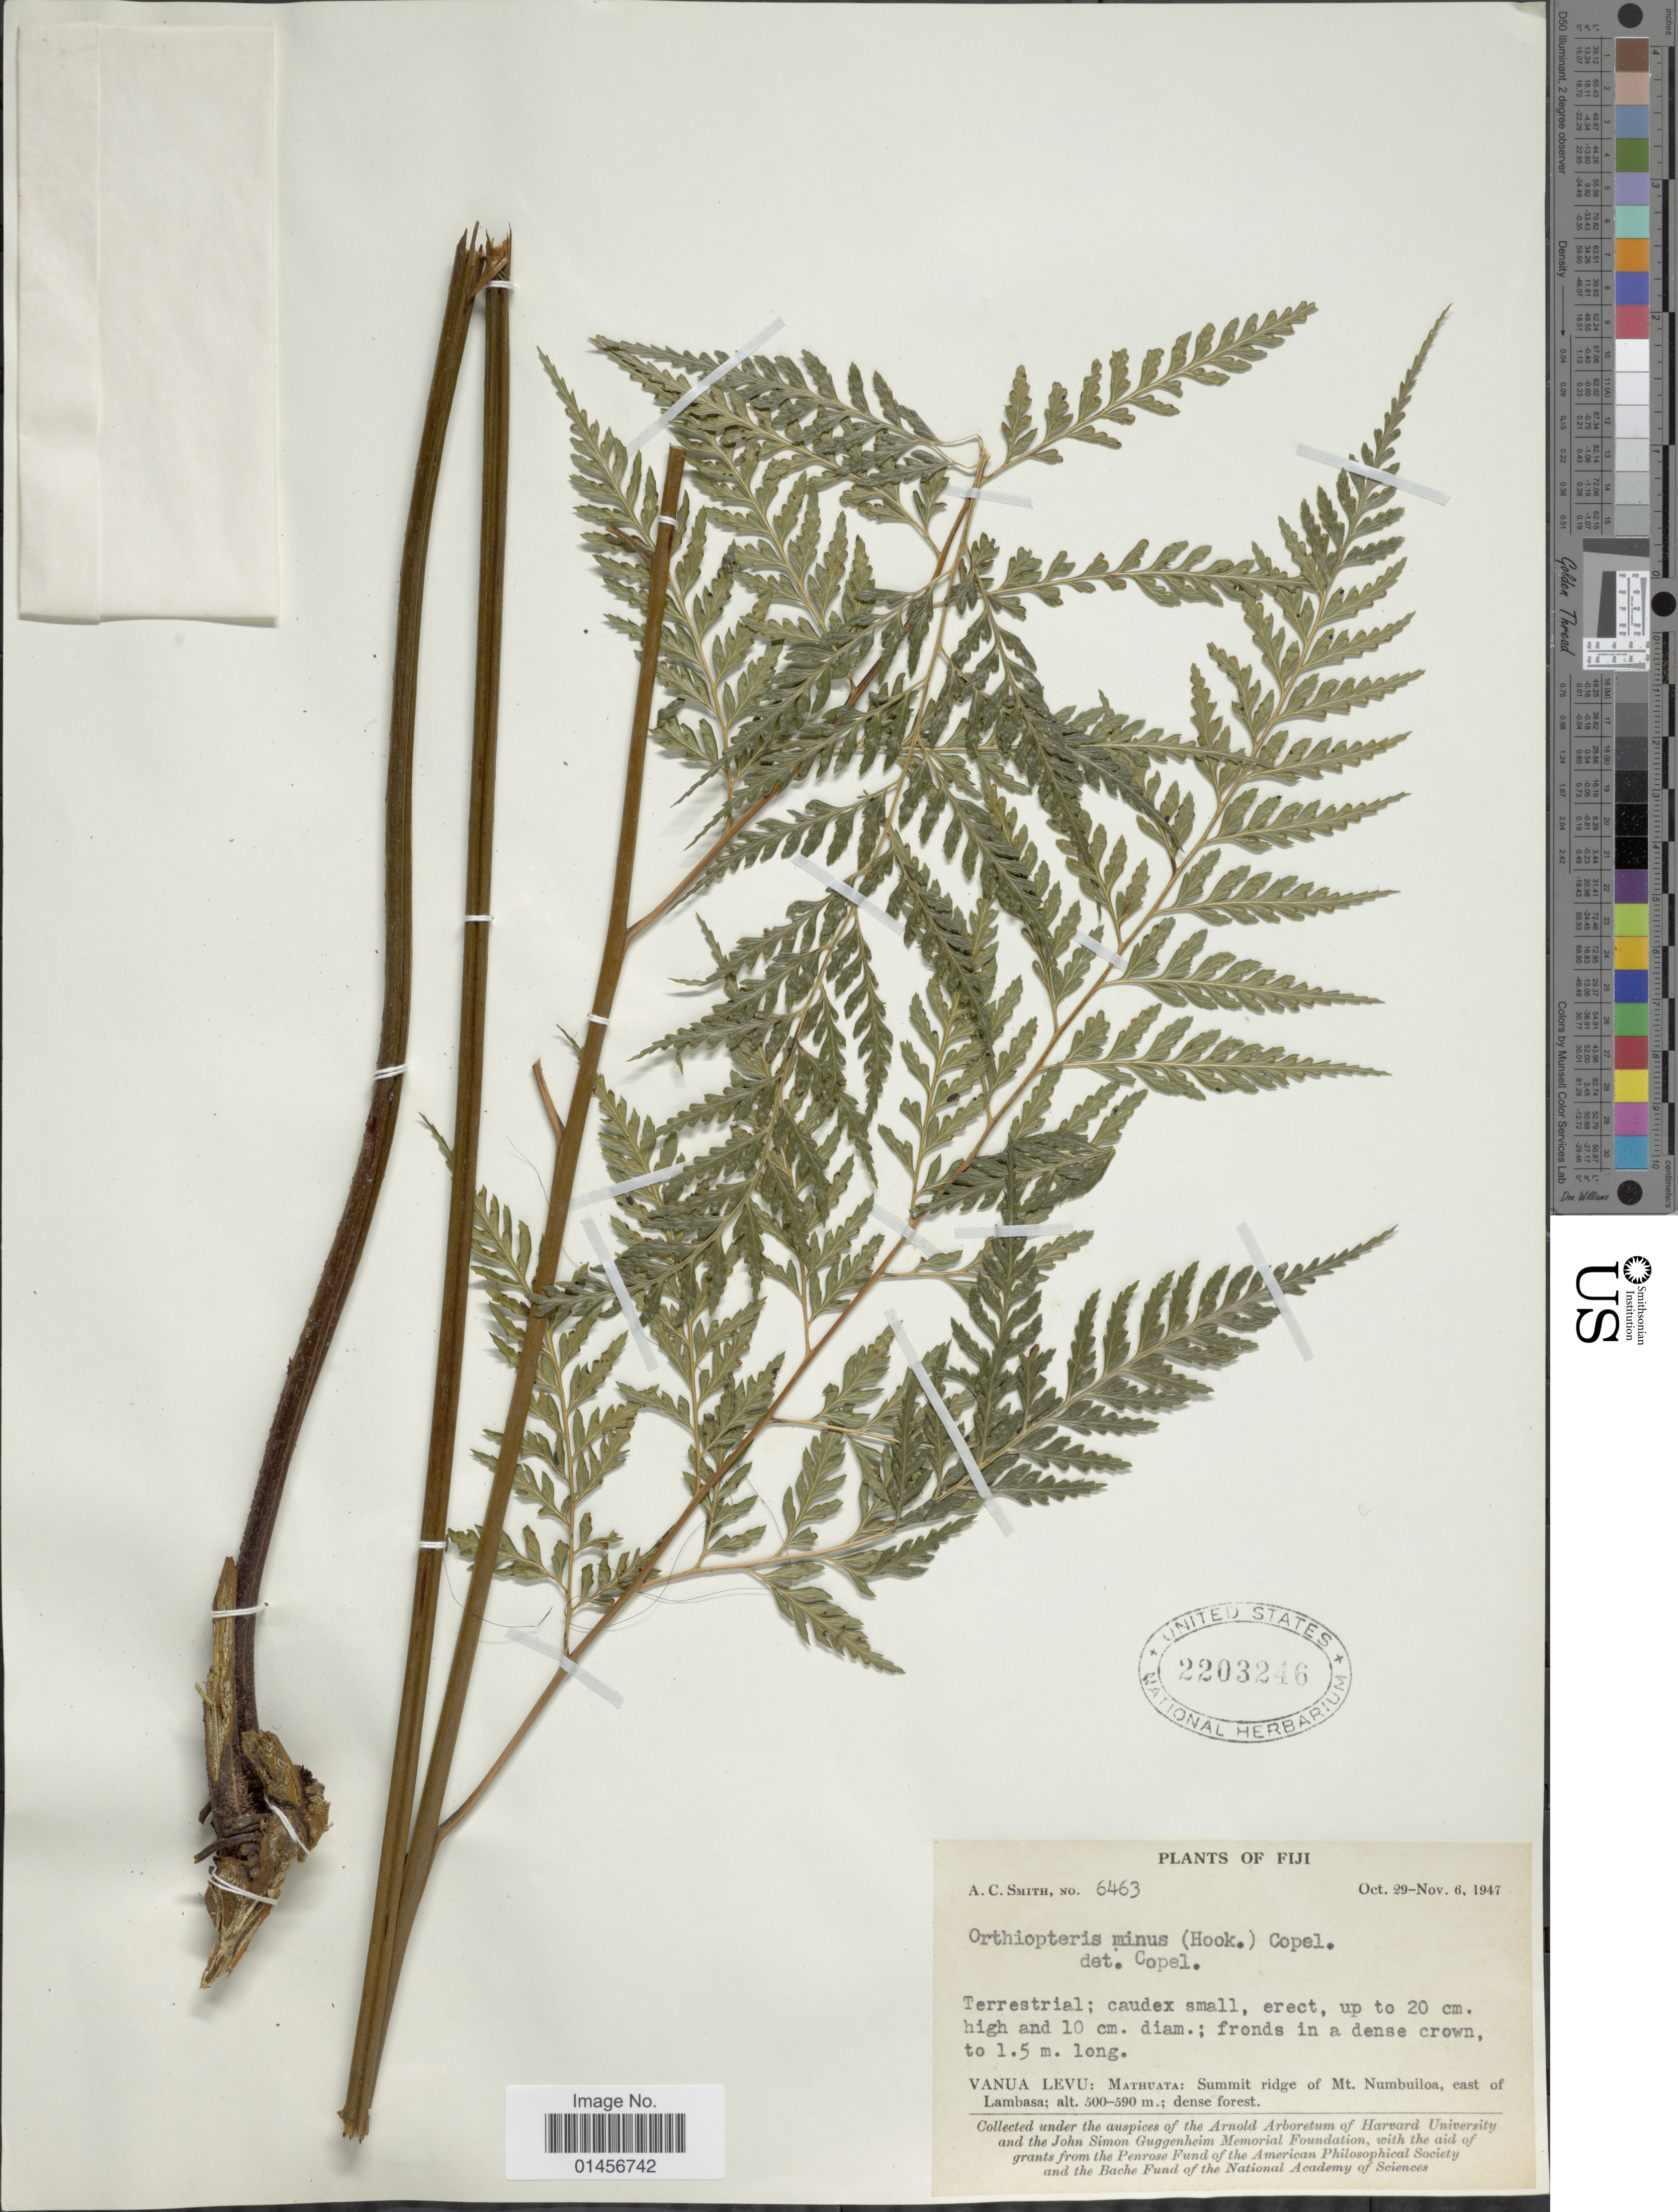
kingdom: Plantae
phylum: Tracheophyta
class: Polypodiopsida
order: Polypodiales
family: Saccolomataceae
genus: Saccoloma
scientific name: Saccoloma tenue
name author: (Brack.) Mett.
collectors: A. C. Smith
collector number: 6463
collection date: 1947-10-29/1947-11-06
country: Fiji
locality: Vanua Levu: Mathuata: Summit ridge of Mt. Numbuiloa, east of Lambasa.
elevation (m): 500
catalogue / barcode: US 2203246